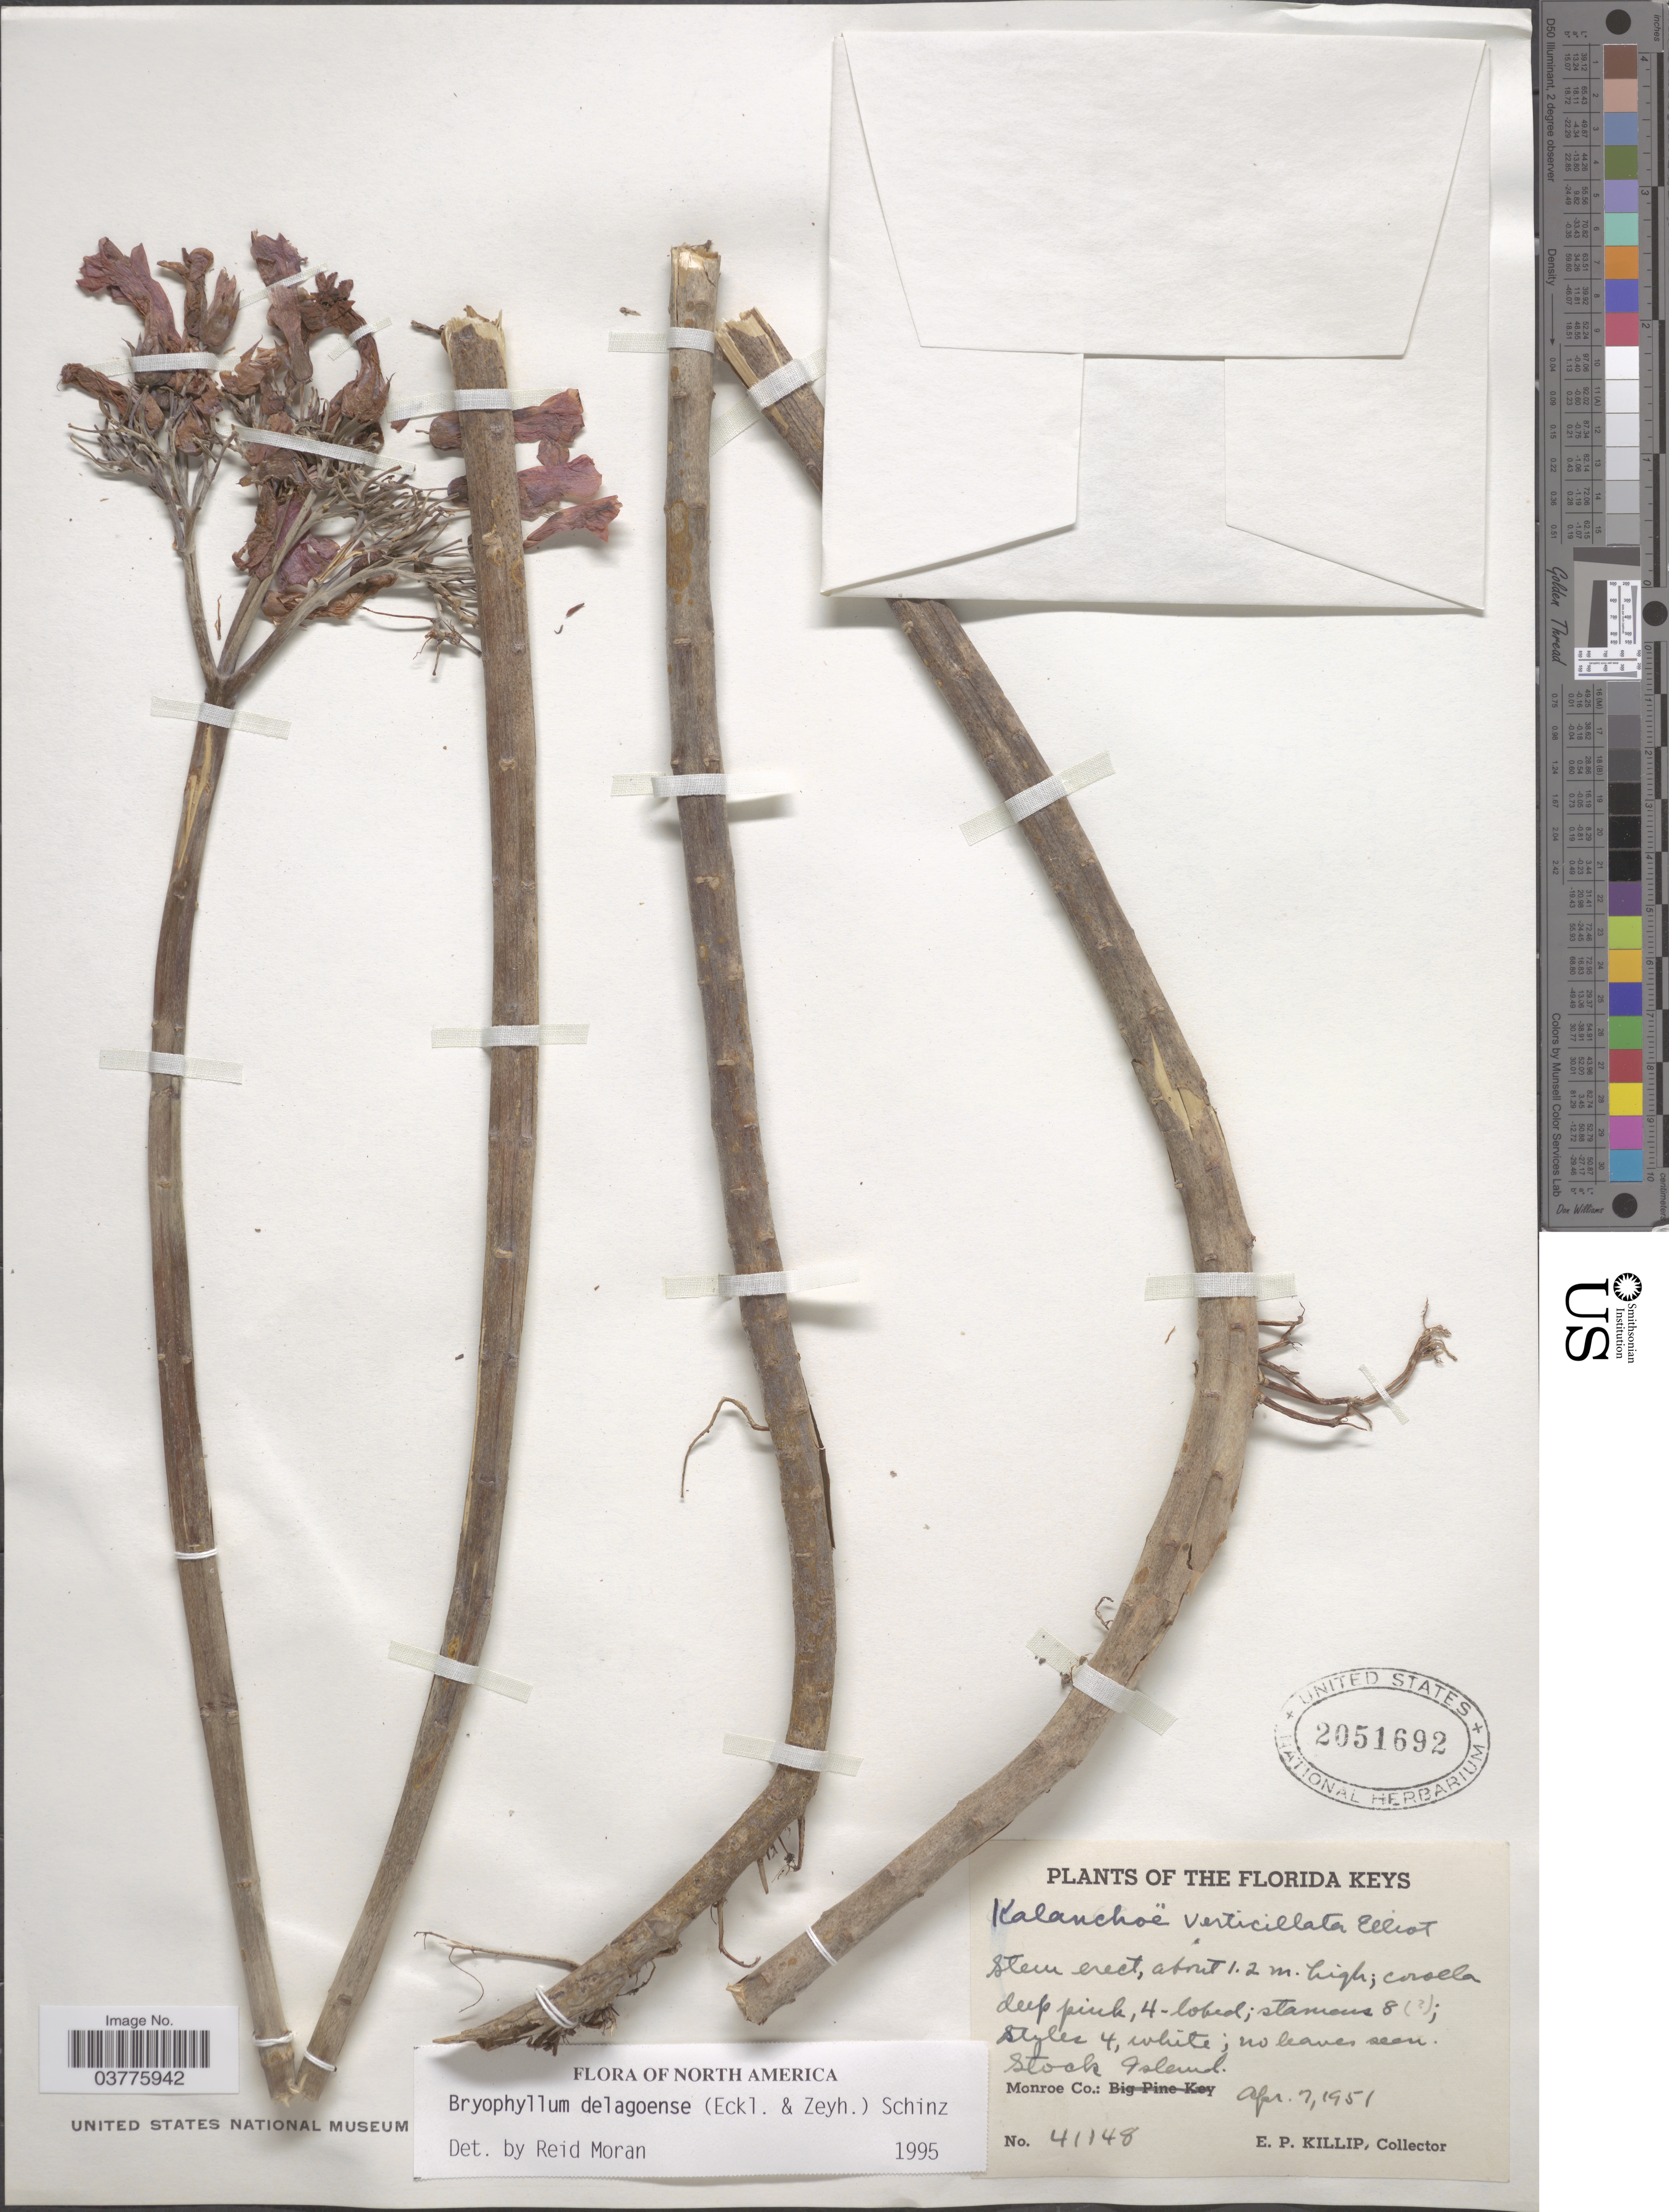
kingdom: Plantae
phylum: Tracheophyta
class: Magnoliopsida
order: Saxifragales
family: Crassulaceae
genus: Kalanchoe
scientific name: Kalanchoe delagoensis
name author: Eckl. & Zeyh.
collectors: E. P. Killip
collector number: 41148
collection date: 1951-04-07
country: United States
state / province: Florida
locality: The Florida Keys. Monroe Co.: Stock Island.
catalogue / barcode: US 2051692